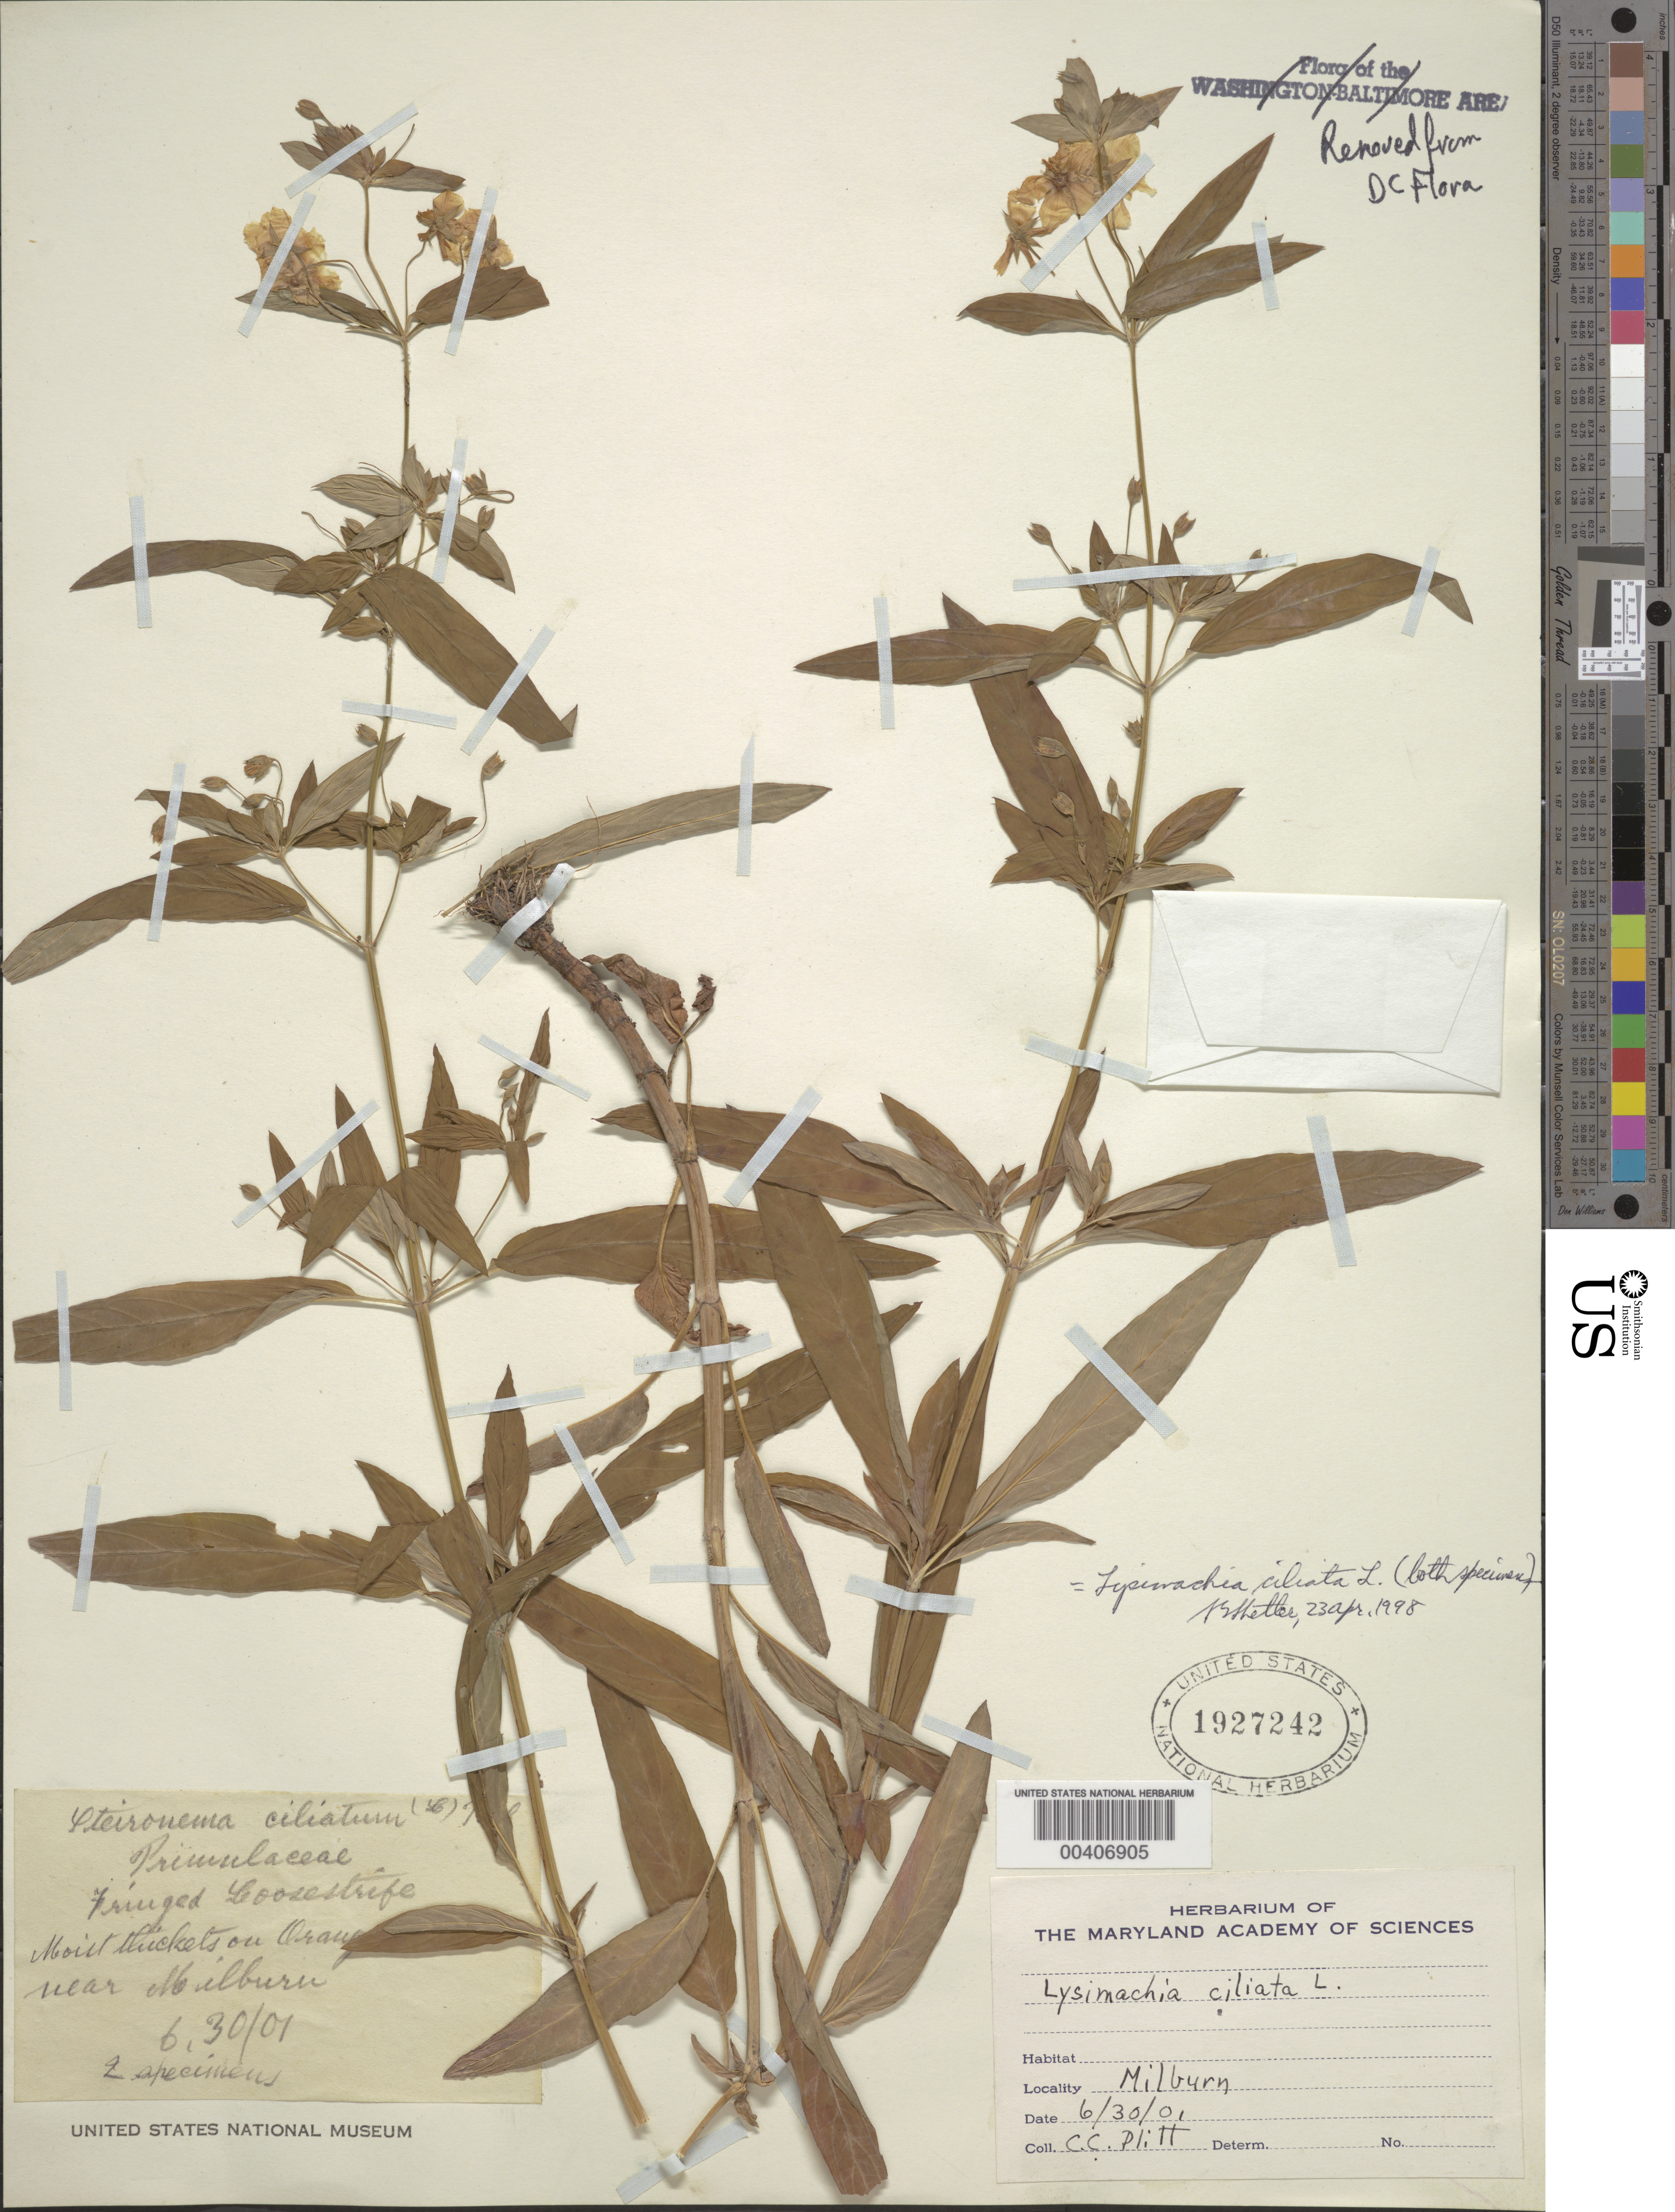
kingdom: Plantae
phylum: Tracheophyta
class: Magnoliopsida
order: Ericales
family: Primulaceae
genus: Lysimachia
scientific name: Lysimachia ciliata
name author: L.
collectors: C. Plitt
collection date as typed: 30 Jun 1901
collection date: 1901-06-30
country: United States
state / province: Maryland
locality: Milburn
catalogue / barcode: US 1927242